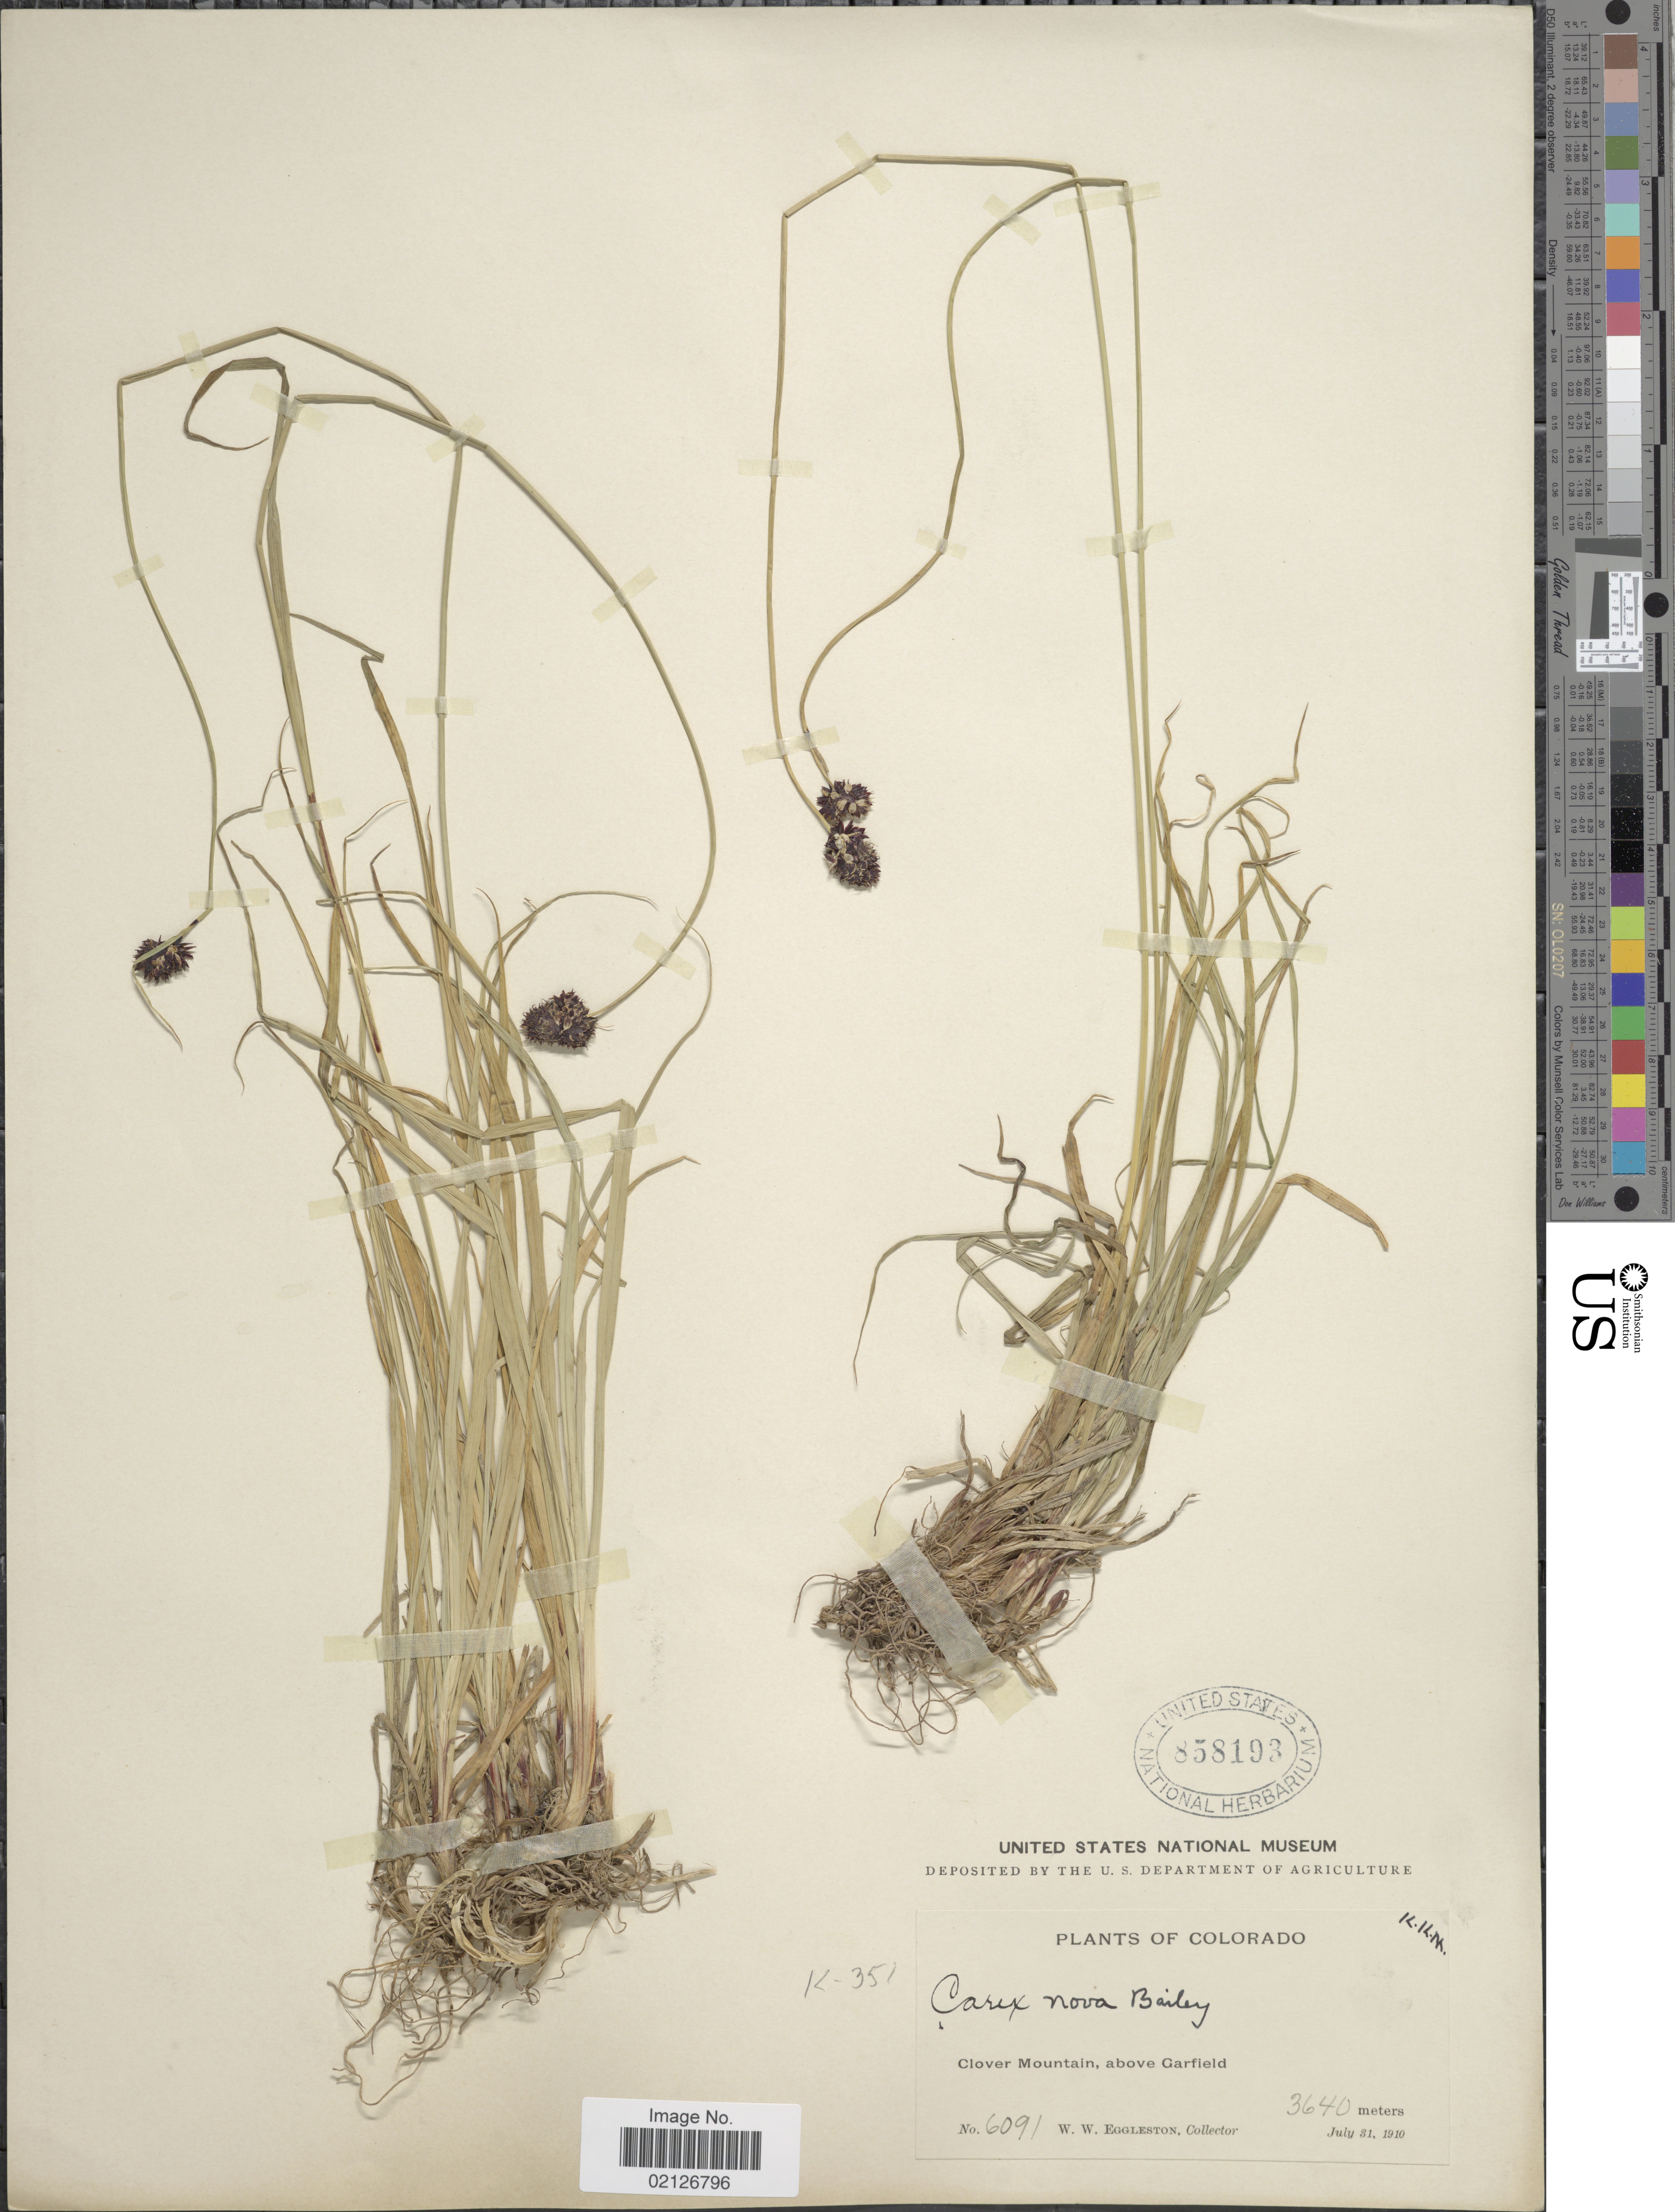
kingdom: Plantae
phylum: Tracheophyta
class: Liliopsida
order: Poales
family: Cyperaceae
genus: Carex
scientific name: Carex nova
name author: L.H. Bailey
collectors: W. W. Eggleston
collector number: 6091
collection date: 1910-07-31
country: United States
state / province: Colorado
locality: Clover Mountain, above Garfield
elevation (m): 3640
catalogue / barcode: US 858193